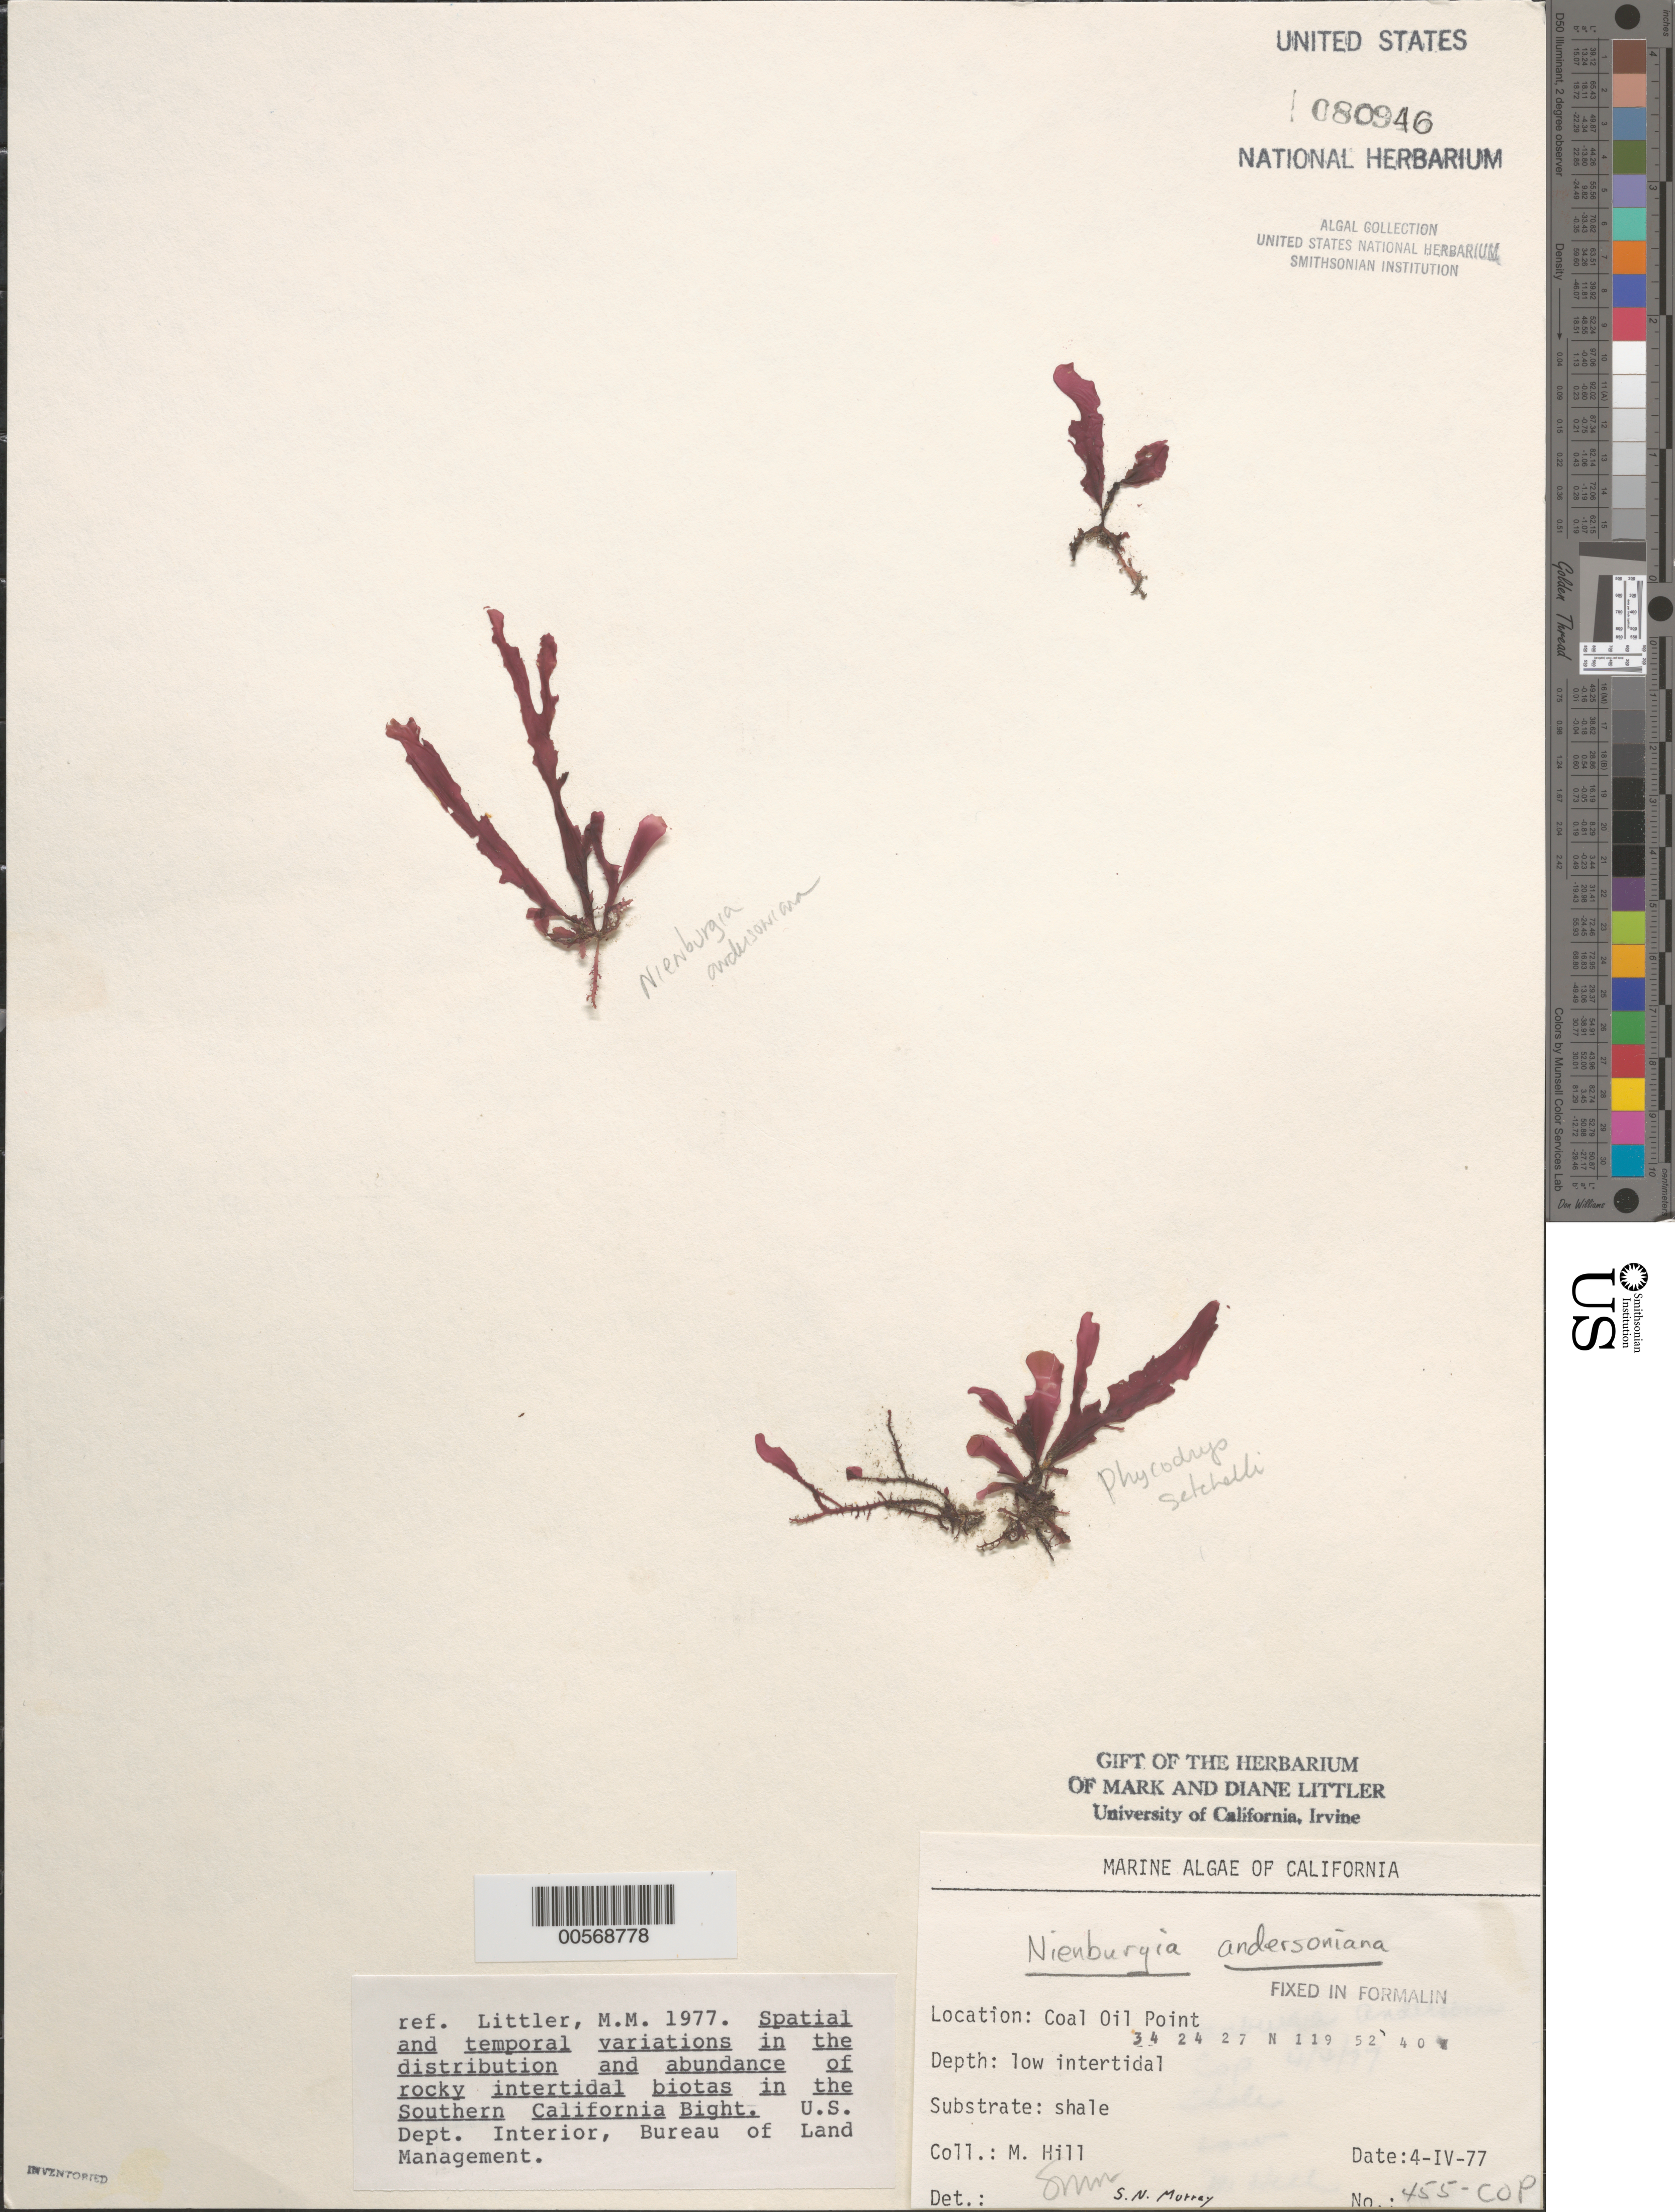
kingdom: Plantae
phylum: Rhodophyta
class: Florideophyceae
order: Ceramiales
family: Delesseriaceae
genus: Nienburgia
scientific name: Nienburgia andersoniana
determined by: Murray, S. N.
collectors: M. Hill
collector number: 455-cop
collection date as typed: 04 Apr 1977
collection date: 1977-04-04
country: United States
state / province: California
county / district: Santa Barbara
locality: Coal Oil Point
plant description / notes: BLM-SOCALBIGHT Rocky Intertidal Survey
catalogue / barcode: US 80946